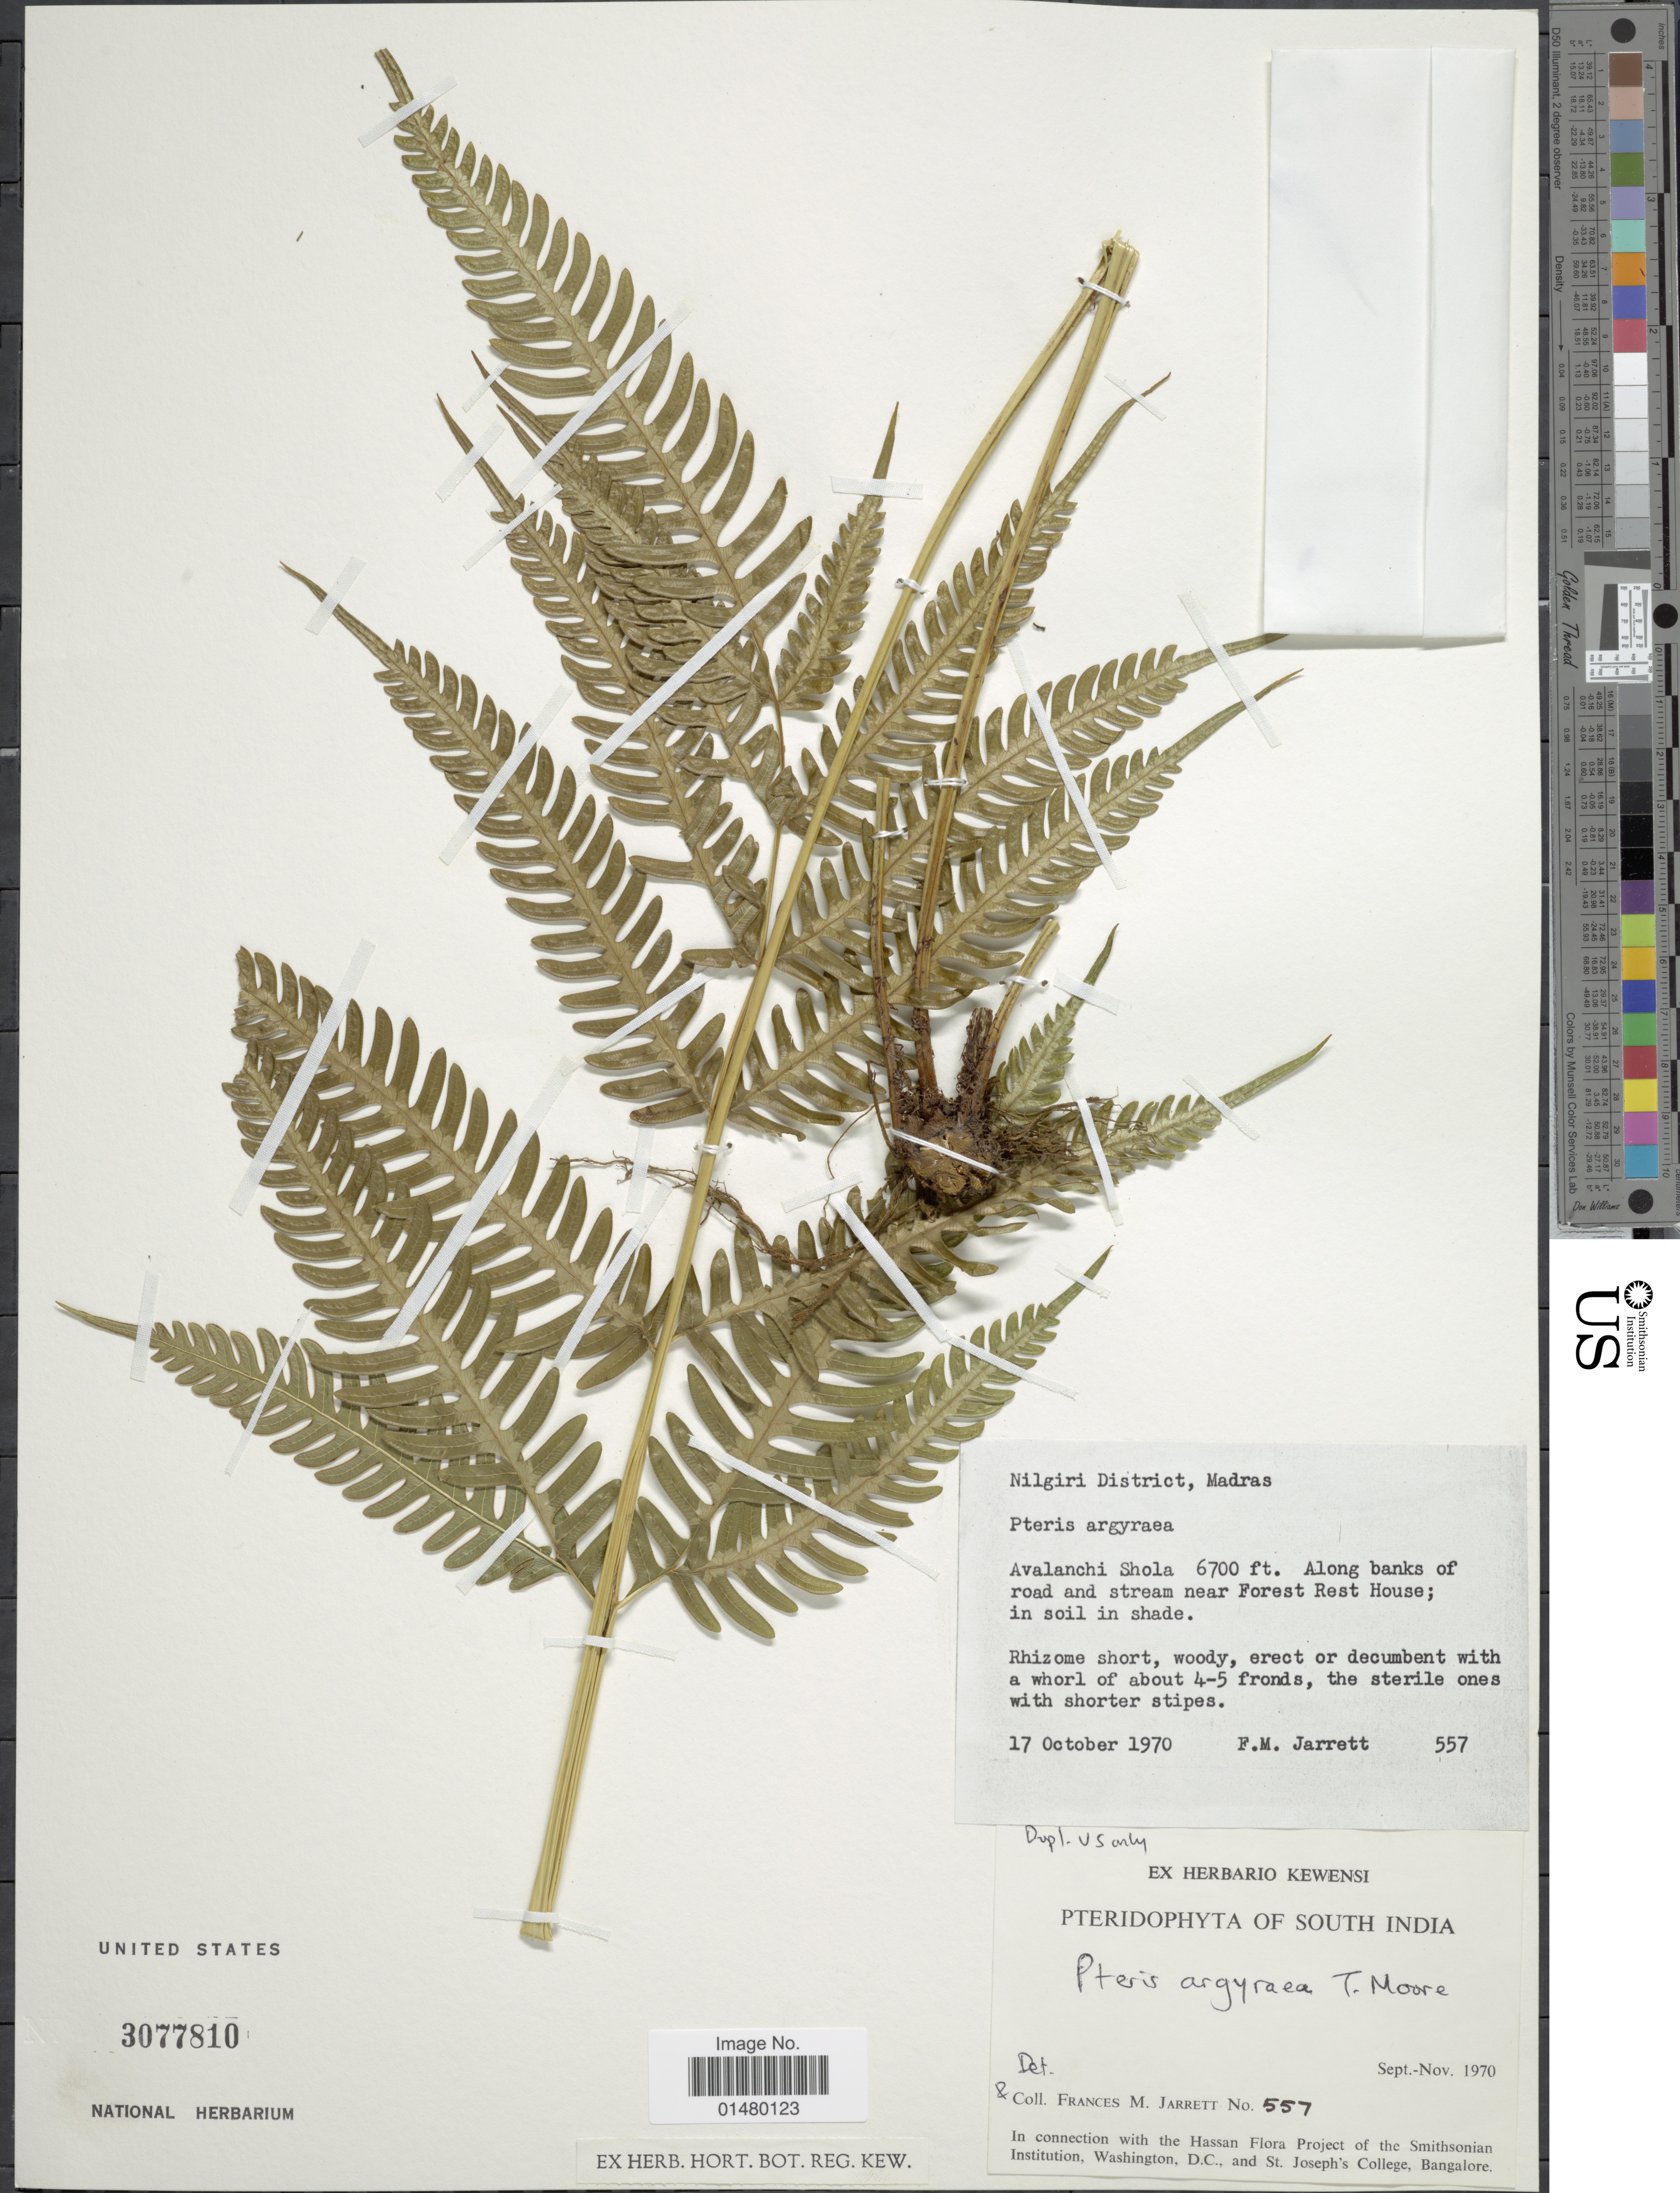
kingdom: Plantae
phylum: Tracheophyta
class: Polypodiopsida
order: Polypodiales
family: Pteridaceae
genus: Pteris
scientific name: Pteris argyraea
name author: T. Moore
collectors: F. M. Jarrett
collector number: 557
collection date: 1970-10-17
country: India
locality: Nilgiri District, Madras, Avalanchi Shola, Along banks of road and stream near Forest Rest House. South India.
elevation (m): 2042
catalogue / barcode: US 3077810